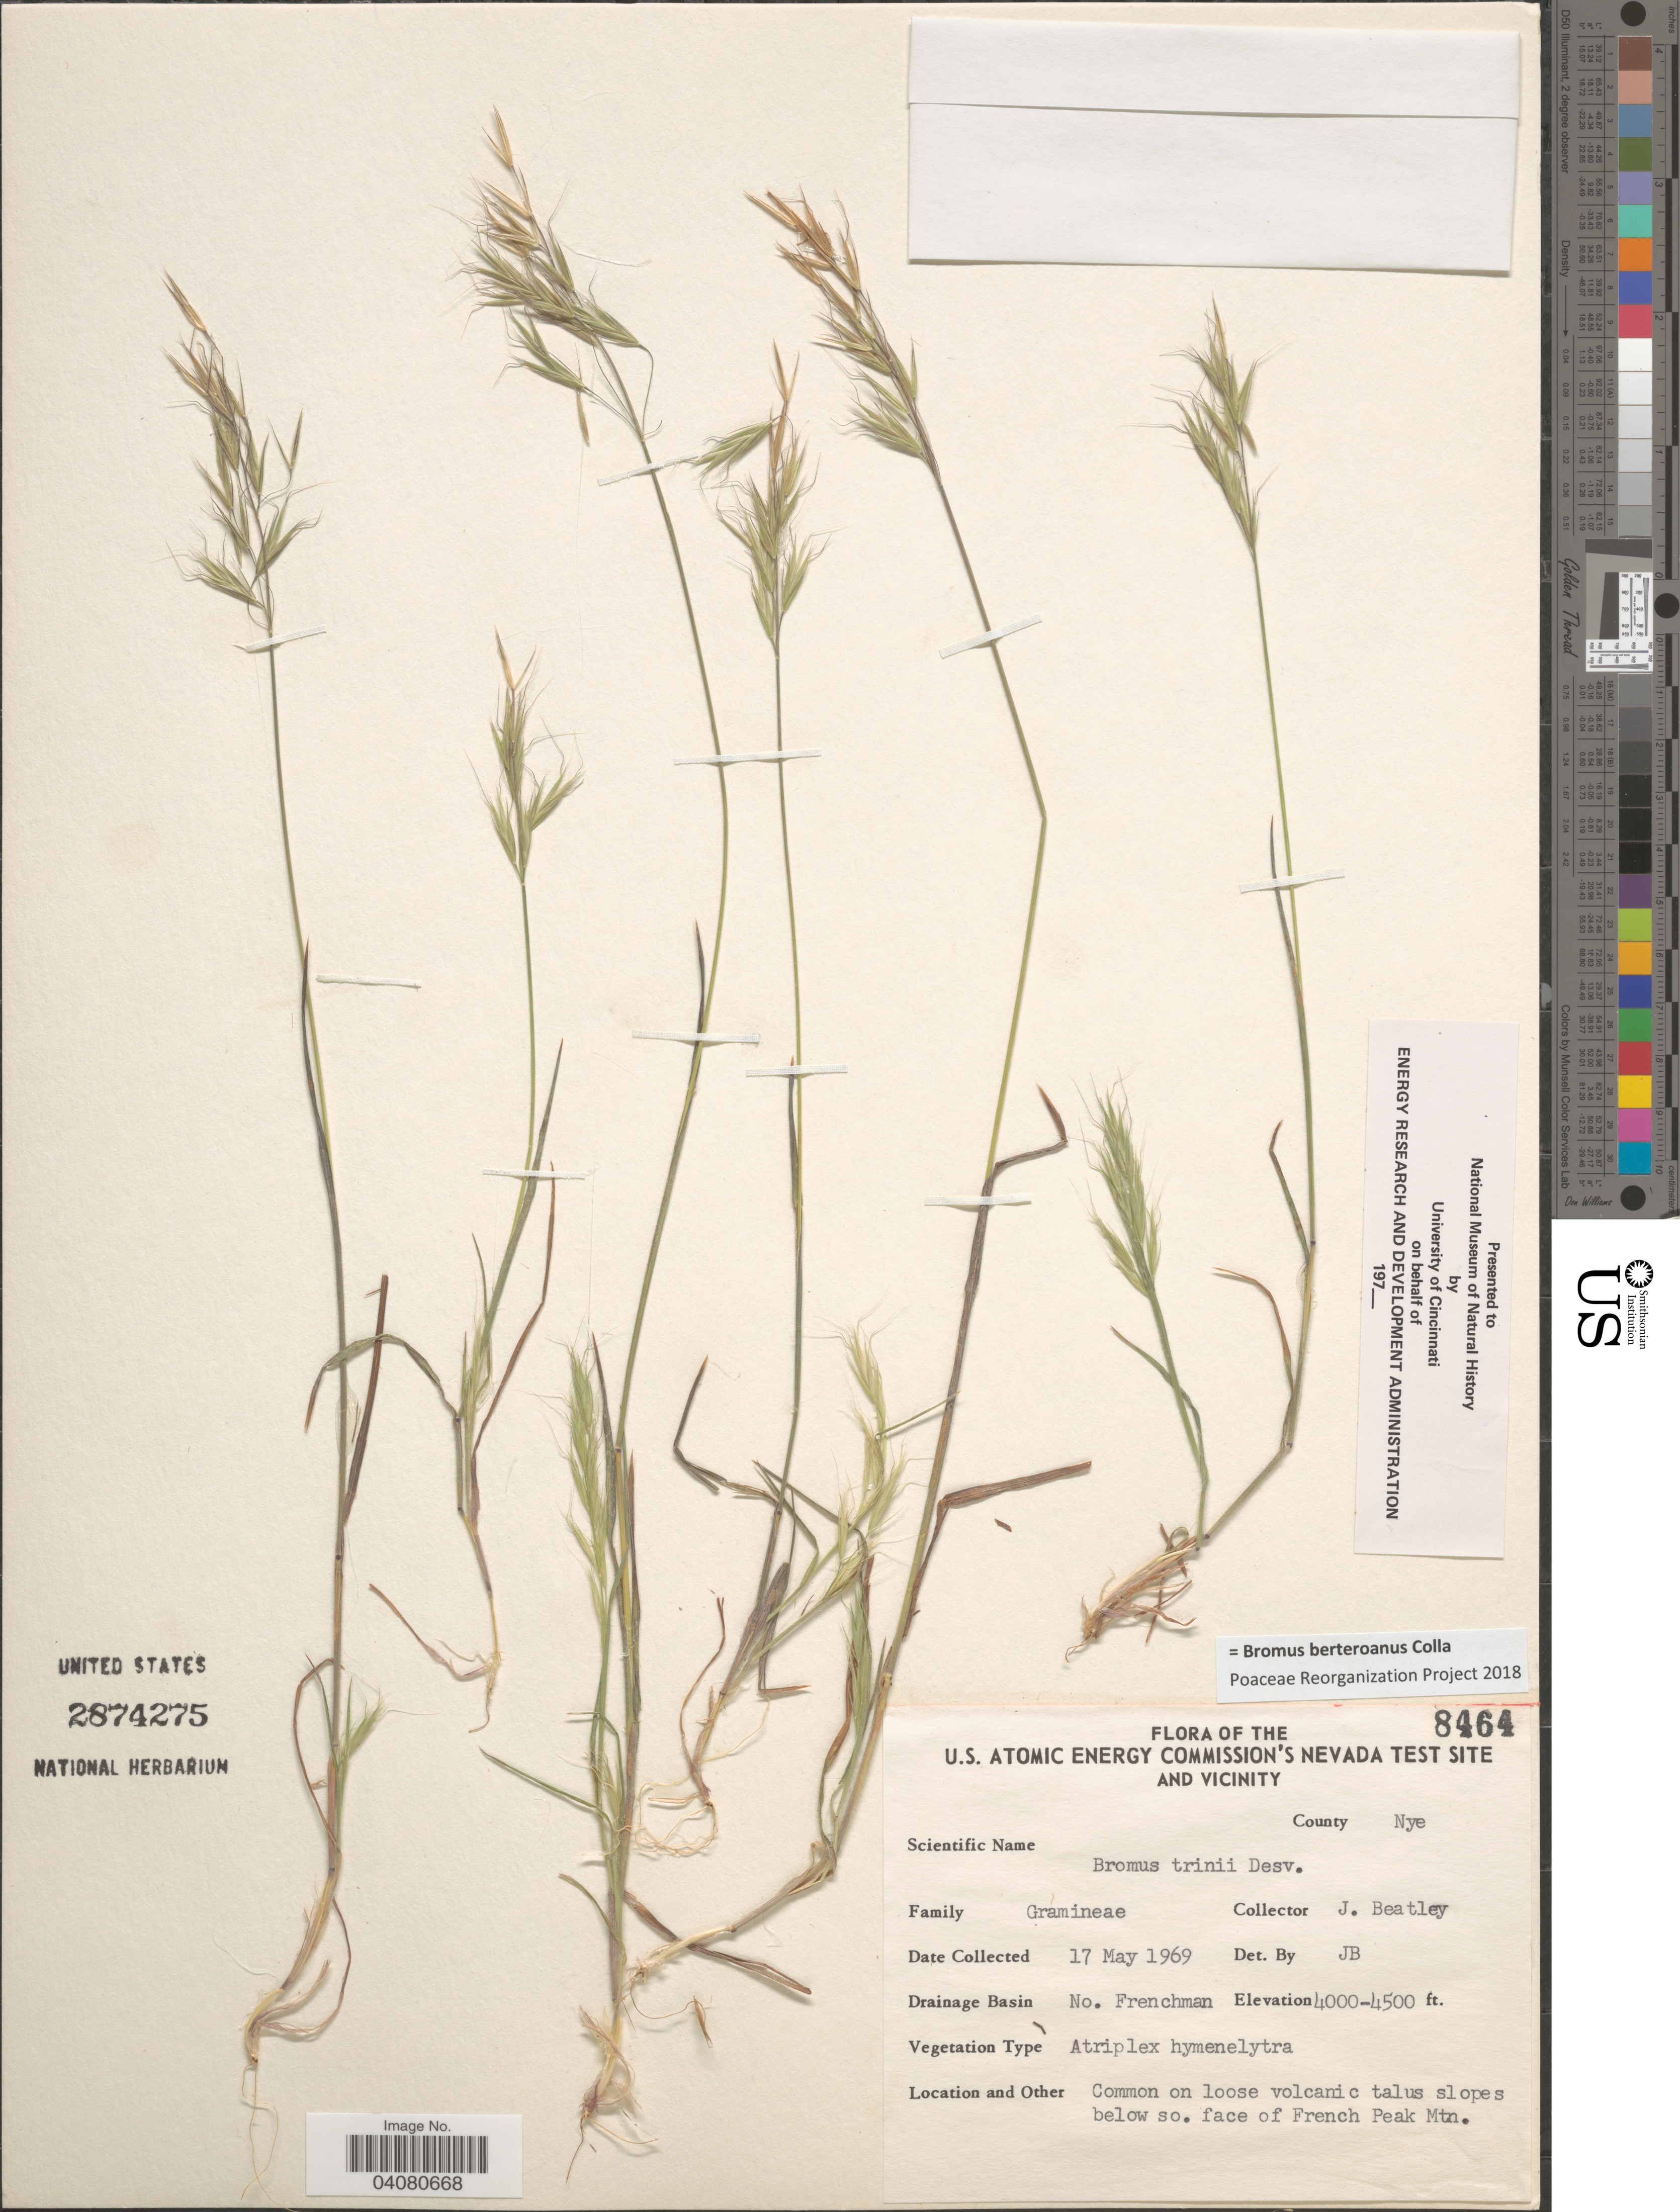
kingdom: Plantae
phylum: Tracheophyta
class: Liliopsida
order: Poales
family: Poaceae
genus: Bromus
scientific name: Bromus berteroanus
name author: Colla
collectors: J. C. Beatley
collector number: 8464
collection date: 1969-05-17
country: United States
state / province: Nevada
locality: U.S. Atomic Energy Commission's Nevada Test Site and Vicinity. County Nye. Drainage Basin No. Frenchman. Common on loose volcanic talus slopes below so. face of French Peak Mtn.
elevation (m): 1219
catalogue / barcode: US 2874275